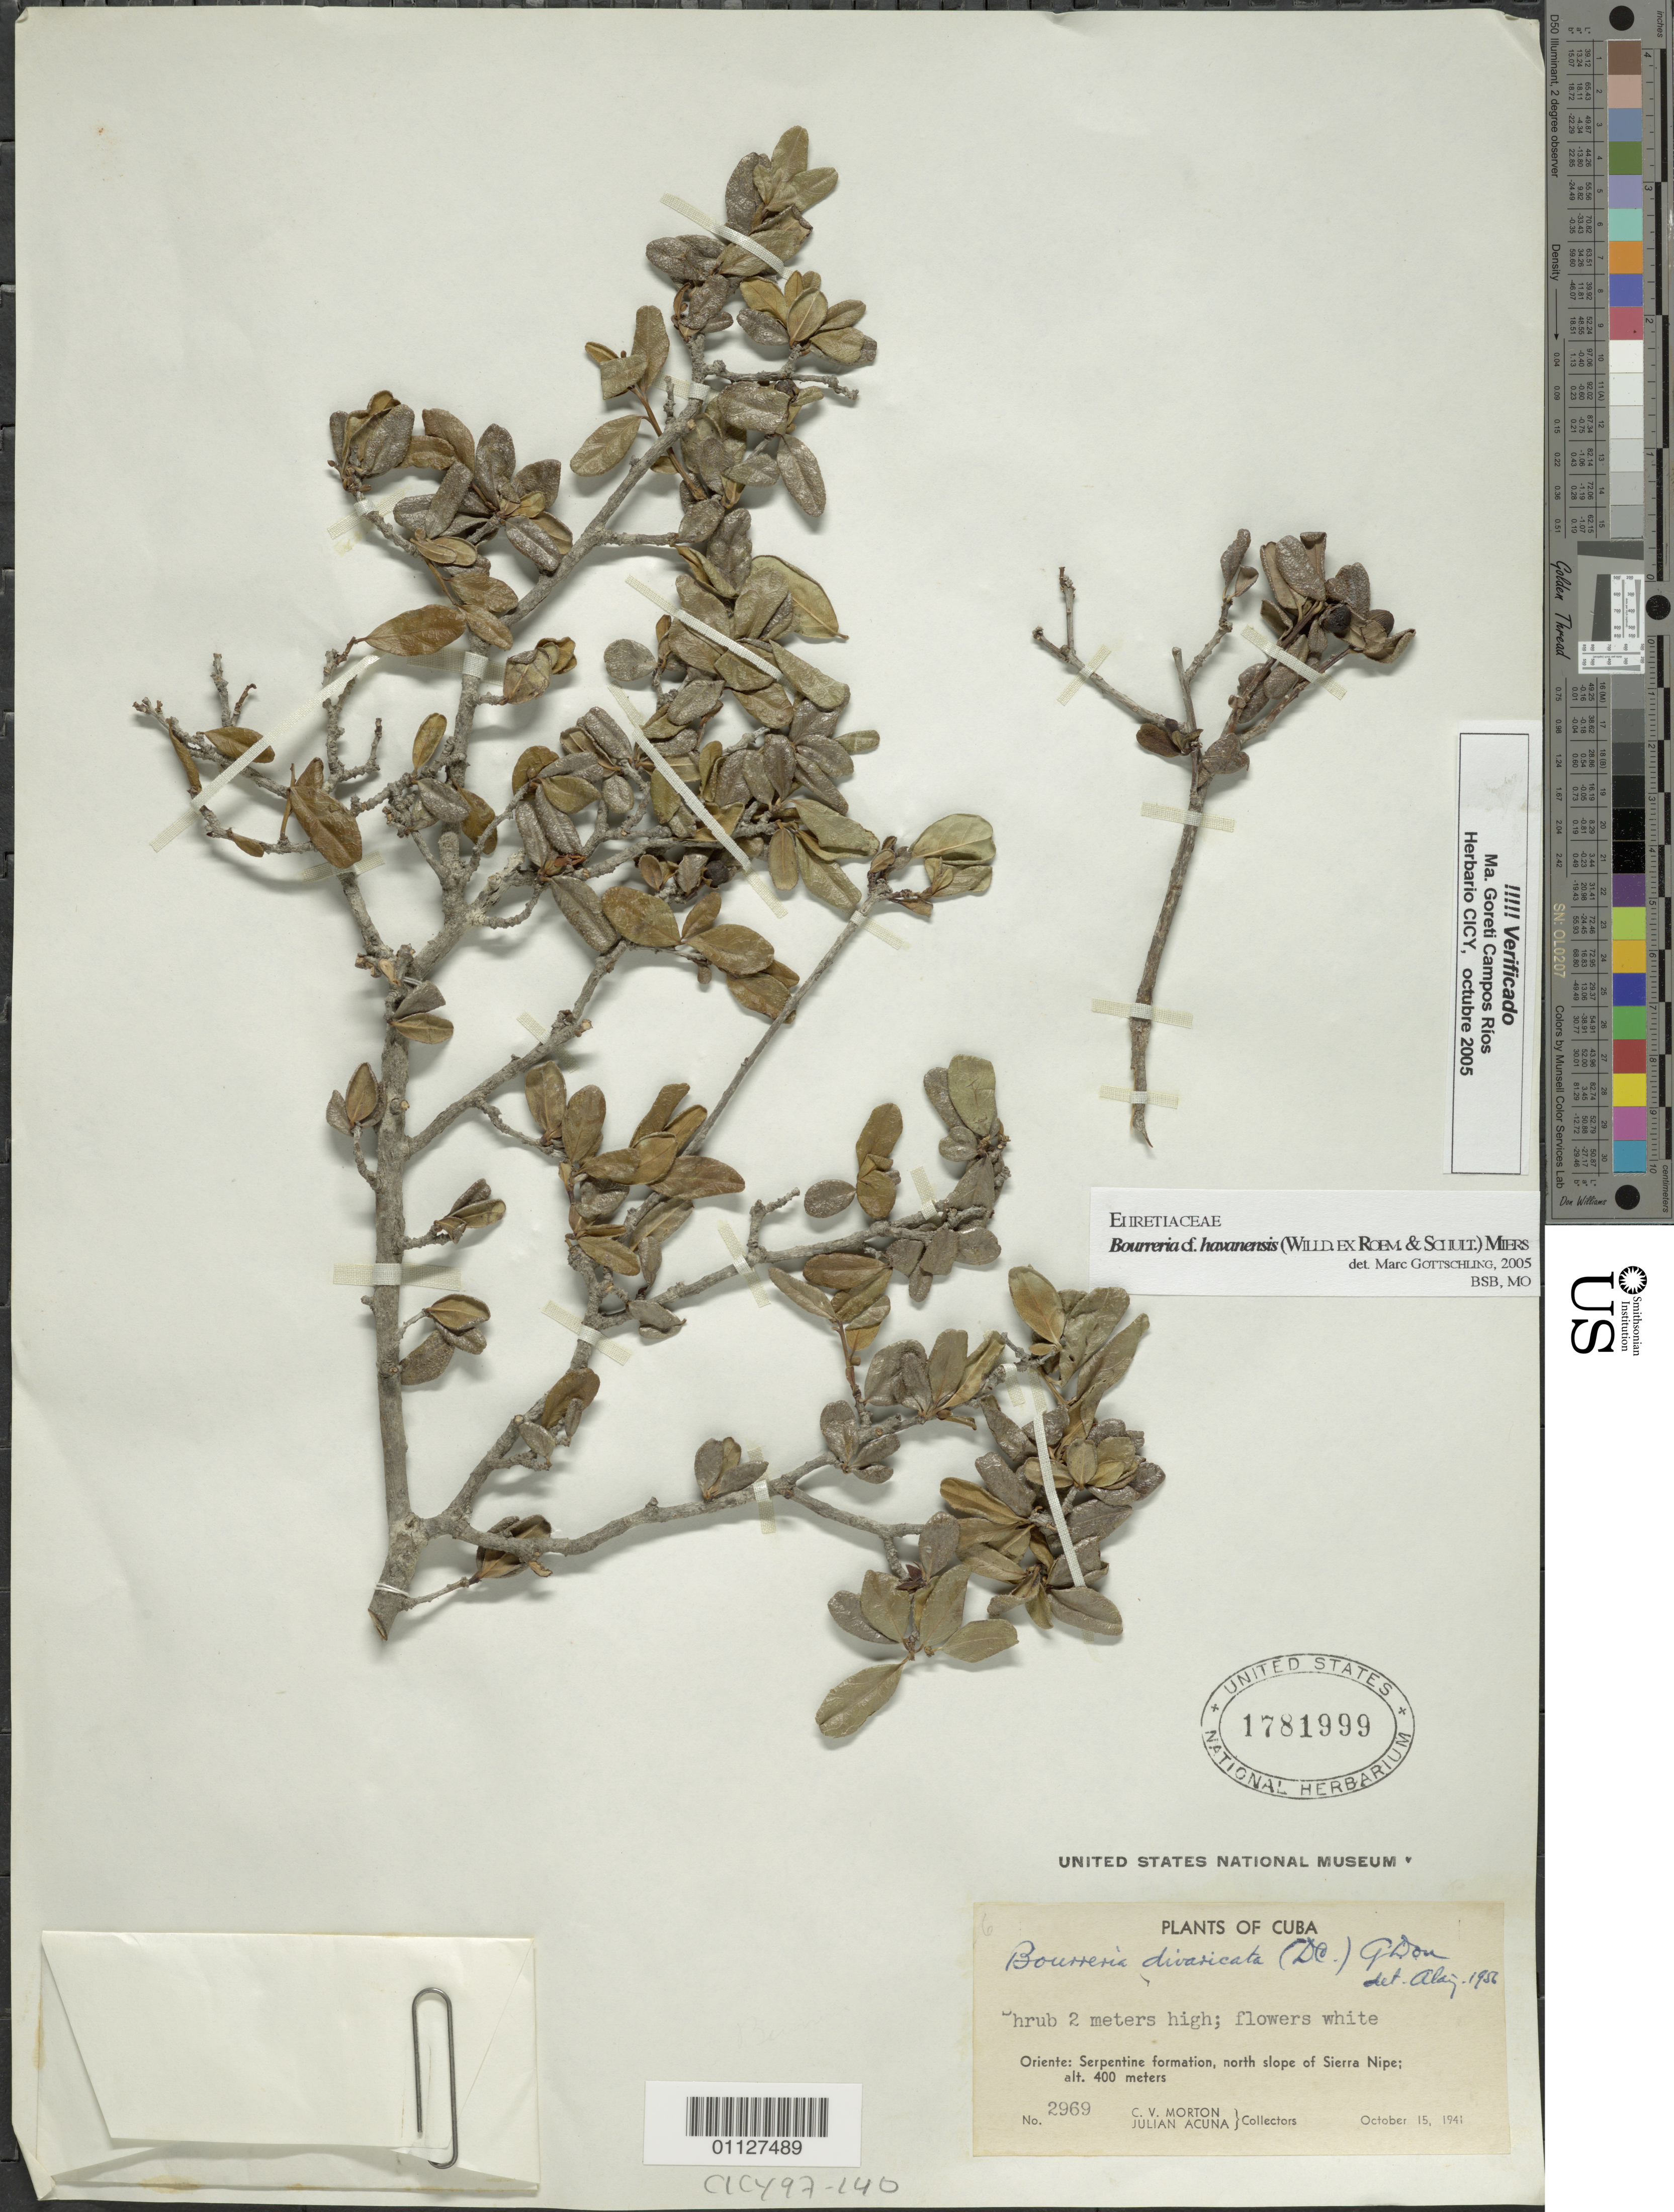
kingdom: Plantae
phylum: Tracheophyta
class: Magnoliopsida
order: Boraginales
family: Ehretiaceae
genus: Bourreria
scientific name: Bourreria havanensis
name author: (Roem. & Schult.) Miers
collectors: C. V. Morton & J. Acuña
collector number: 2969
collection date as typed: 15 Oct 1941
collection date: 1941-10-15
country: Cuba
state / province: Holguín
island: Cuba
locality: Serpentine formation, N slope of Sierra Nipe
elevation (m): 400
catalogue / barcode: US 1781999